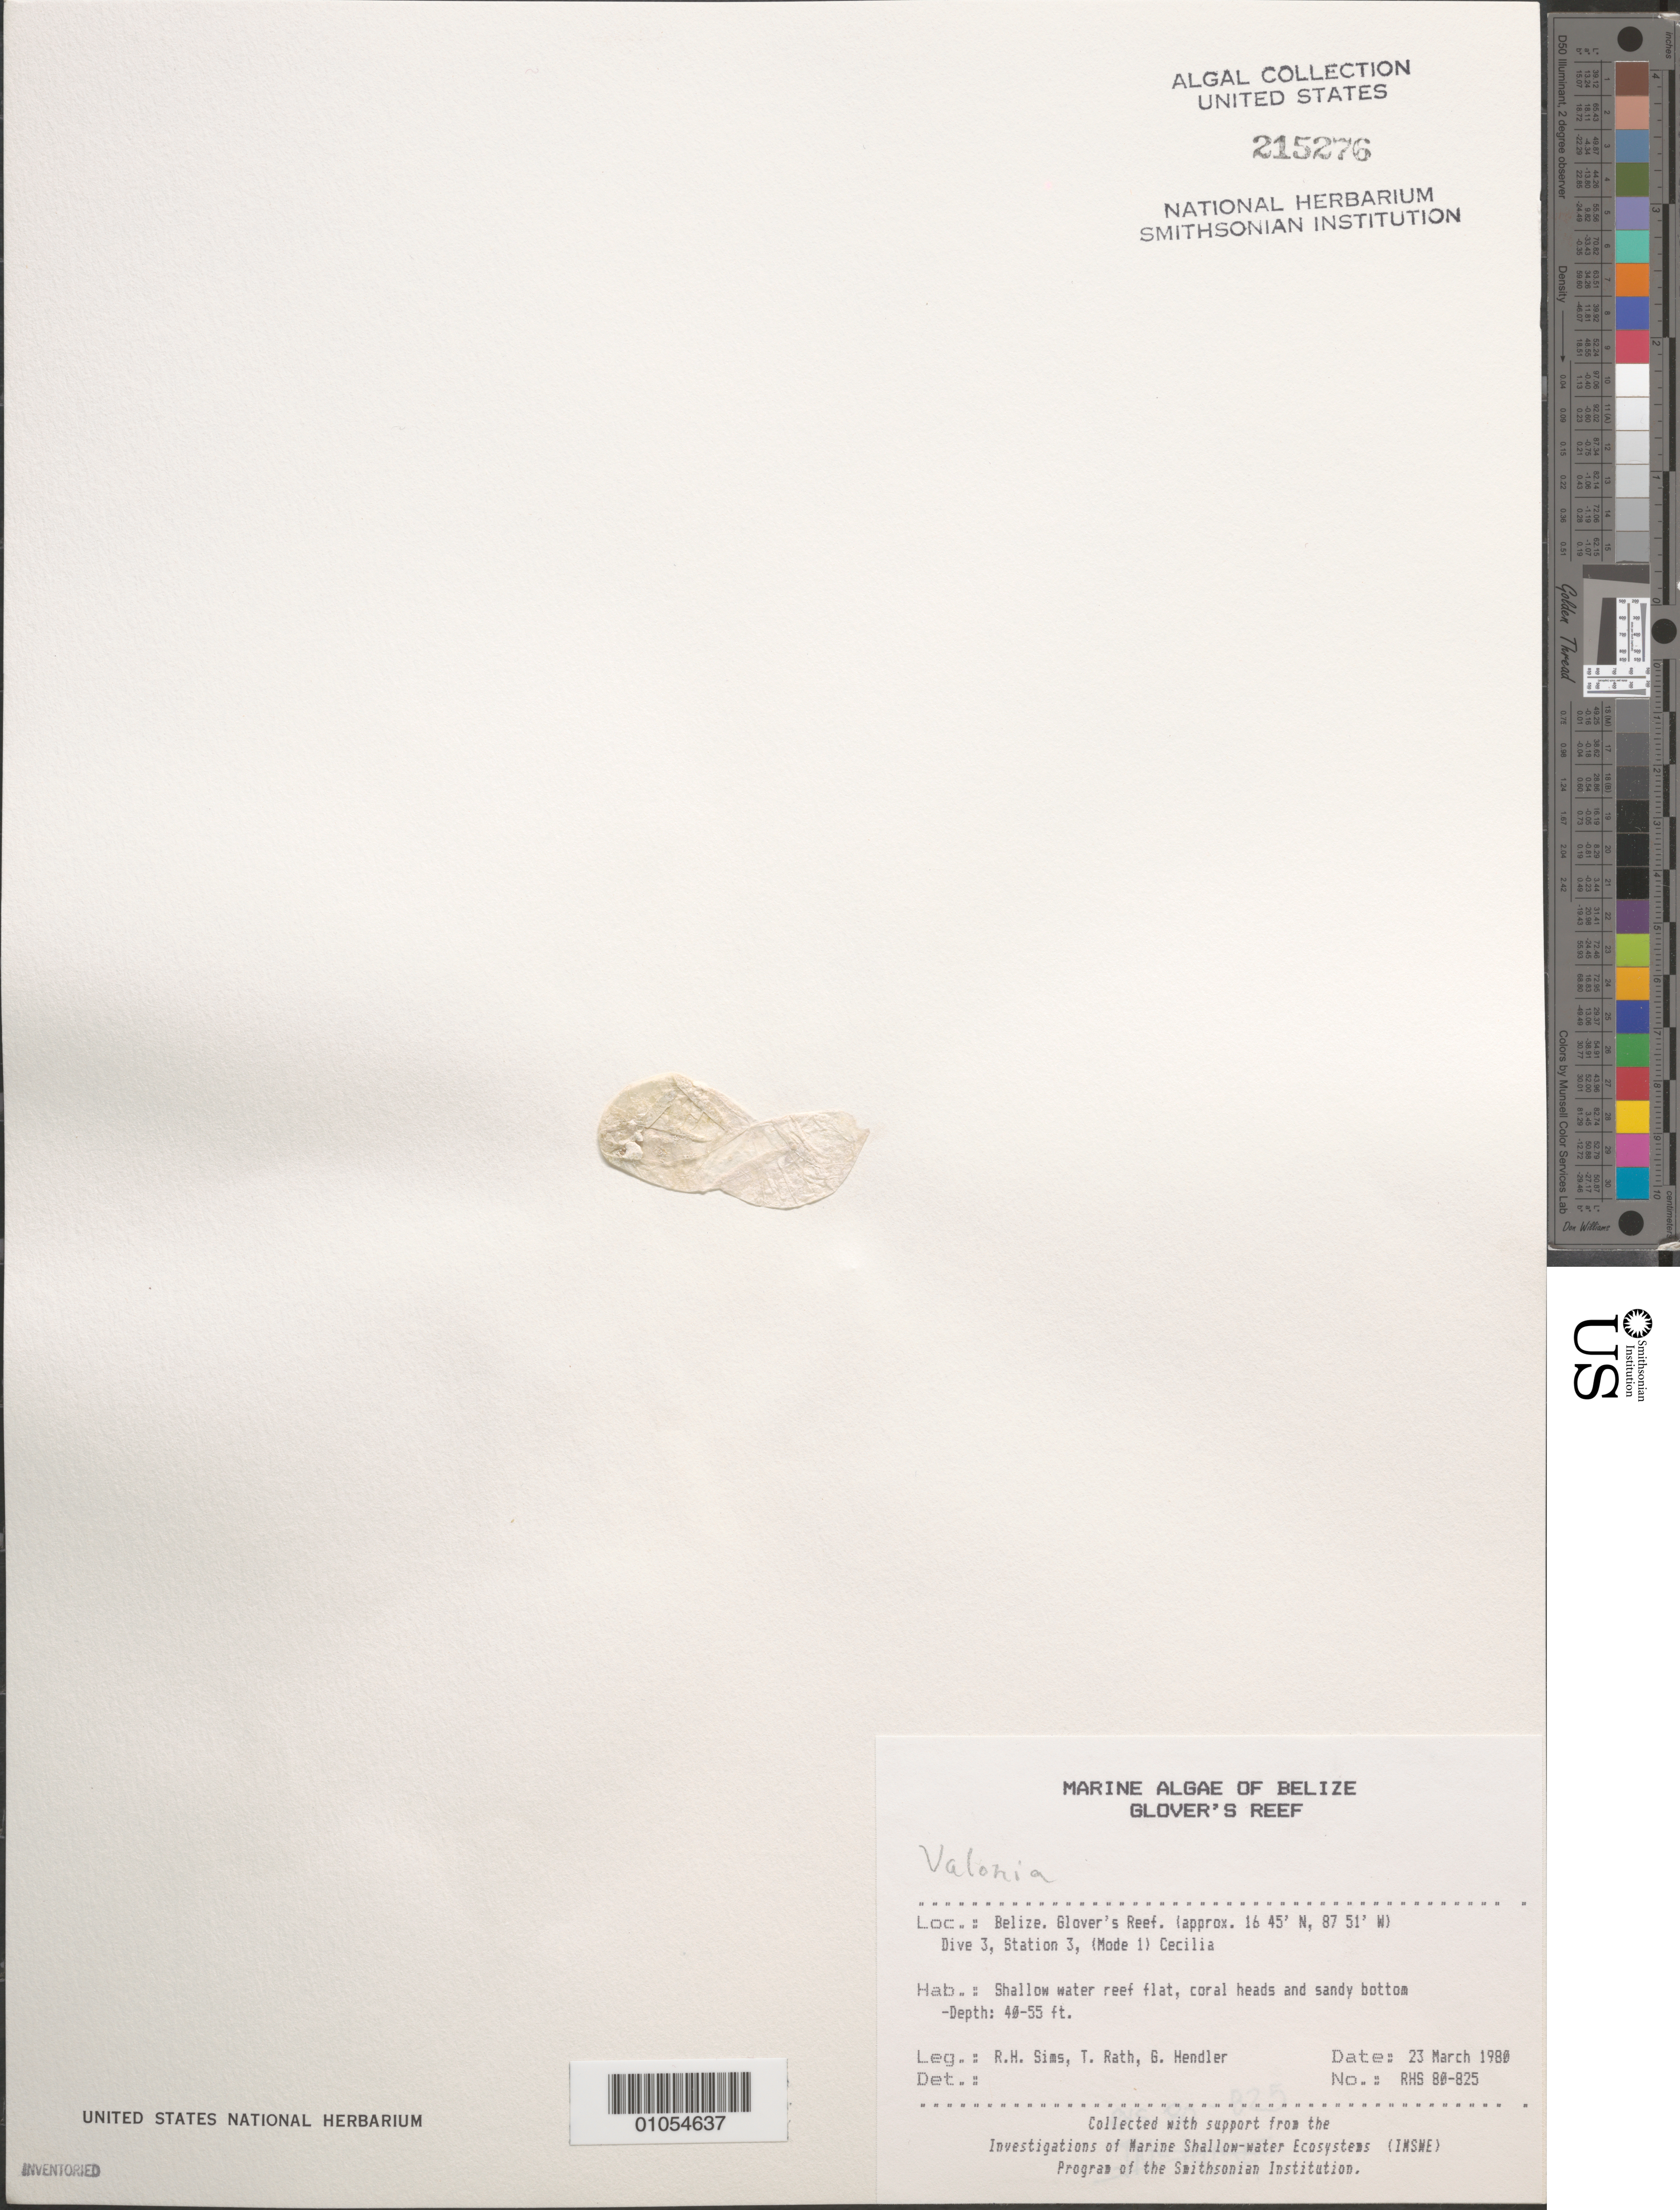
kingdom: Plantae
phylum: Chlorophyta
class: Ulvophyceae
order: Siphonocladales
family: Valoniaceae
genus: Valonia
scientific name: Valonia sp.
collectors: R. H. Sims, T. Rath & G. Hendler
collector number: RHS 80-825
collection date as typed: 23 Mar 1980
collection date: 1980-03-23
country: Belize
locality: Glover's Reef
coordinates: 16 45'N, 87 51'W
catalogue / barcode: US 215276